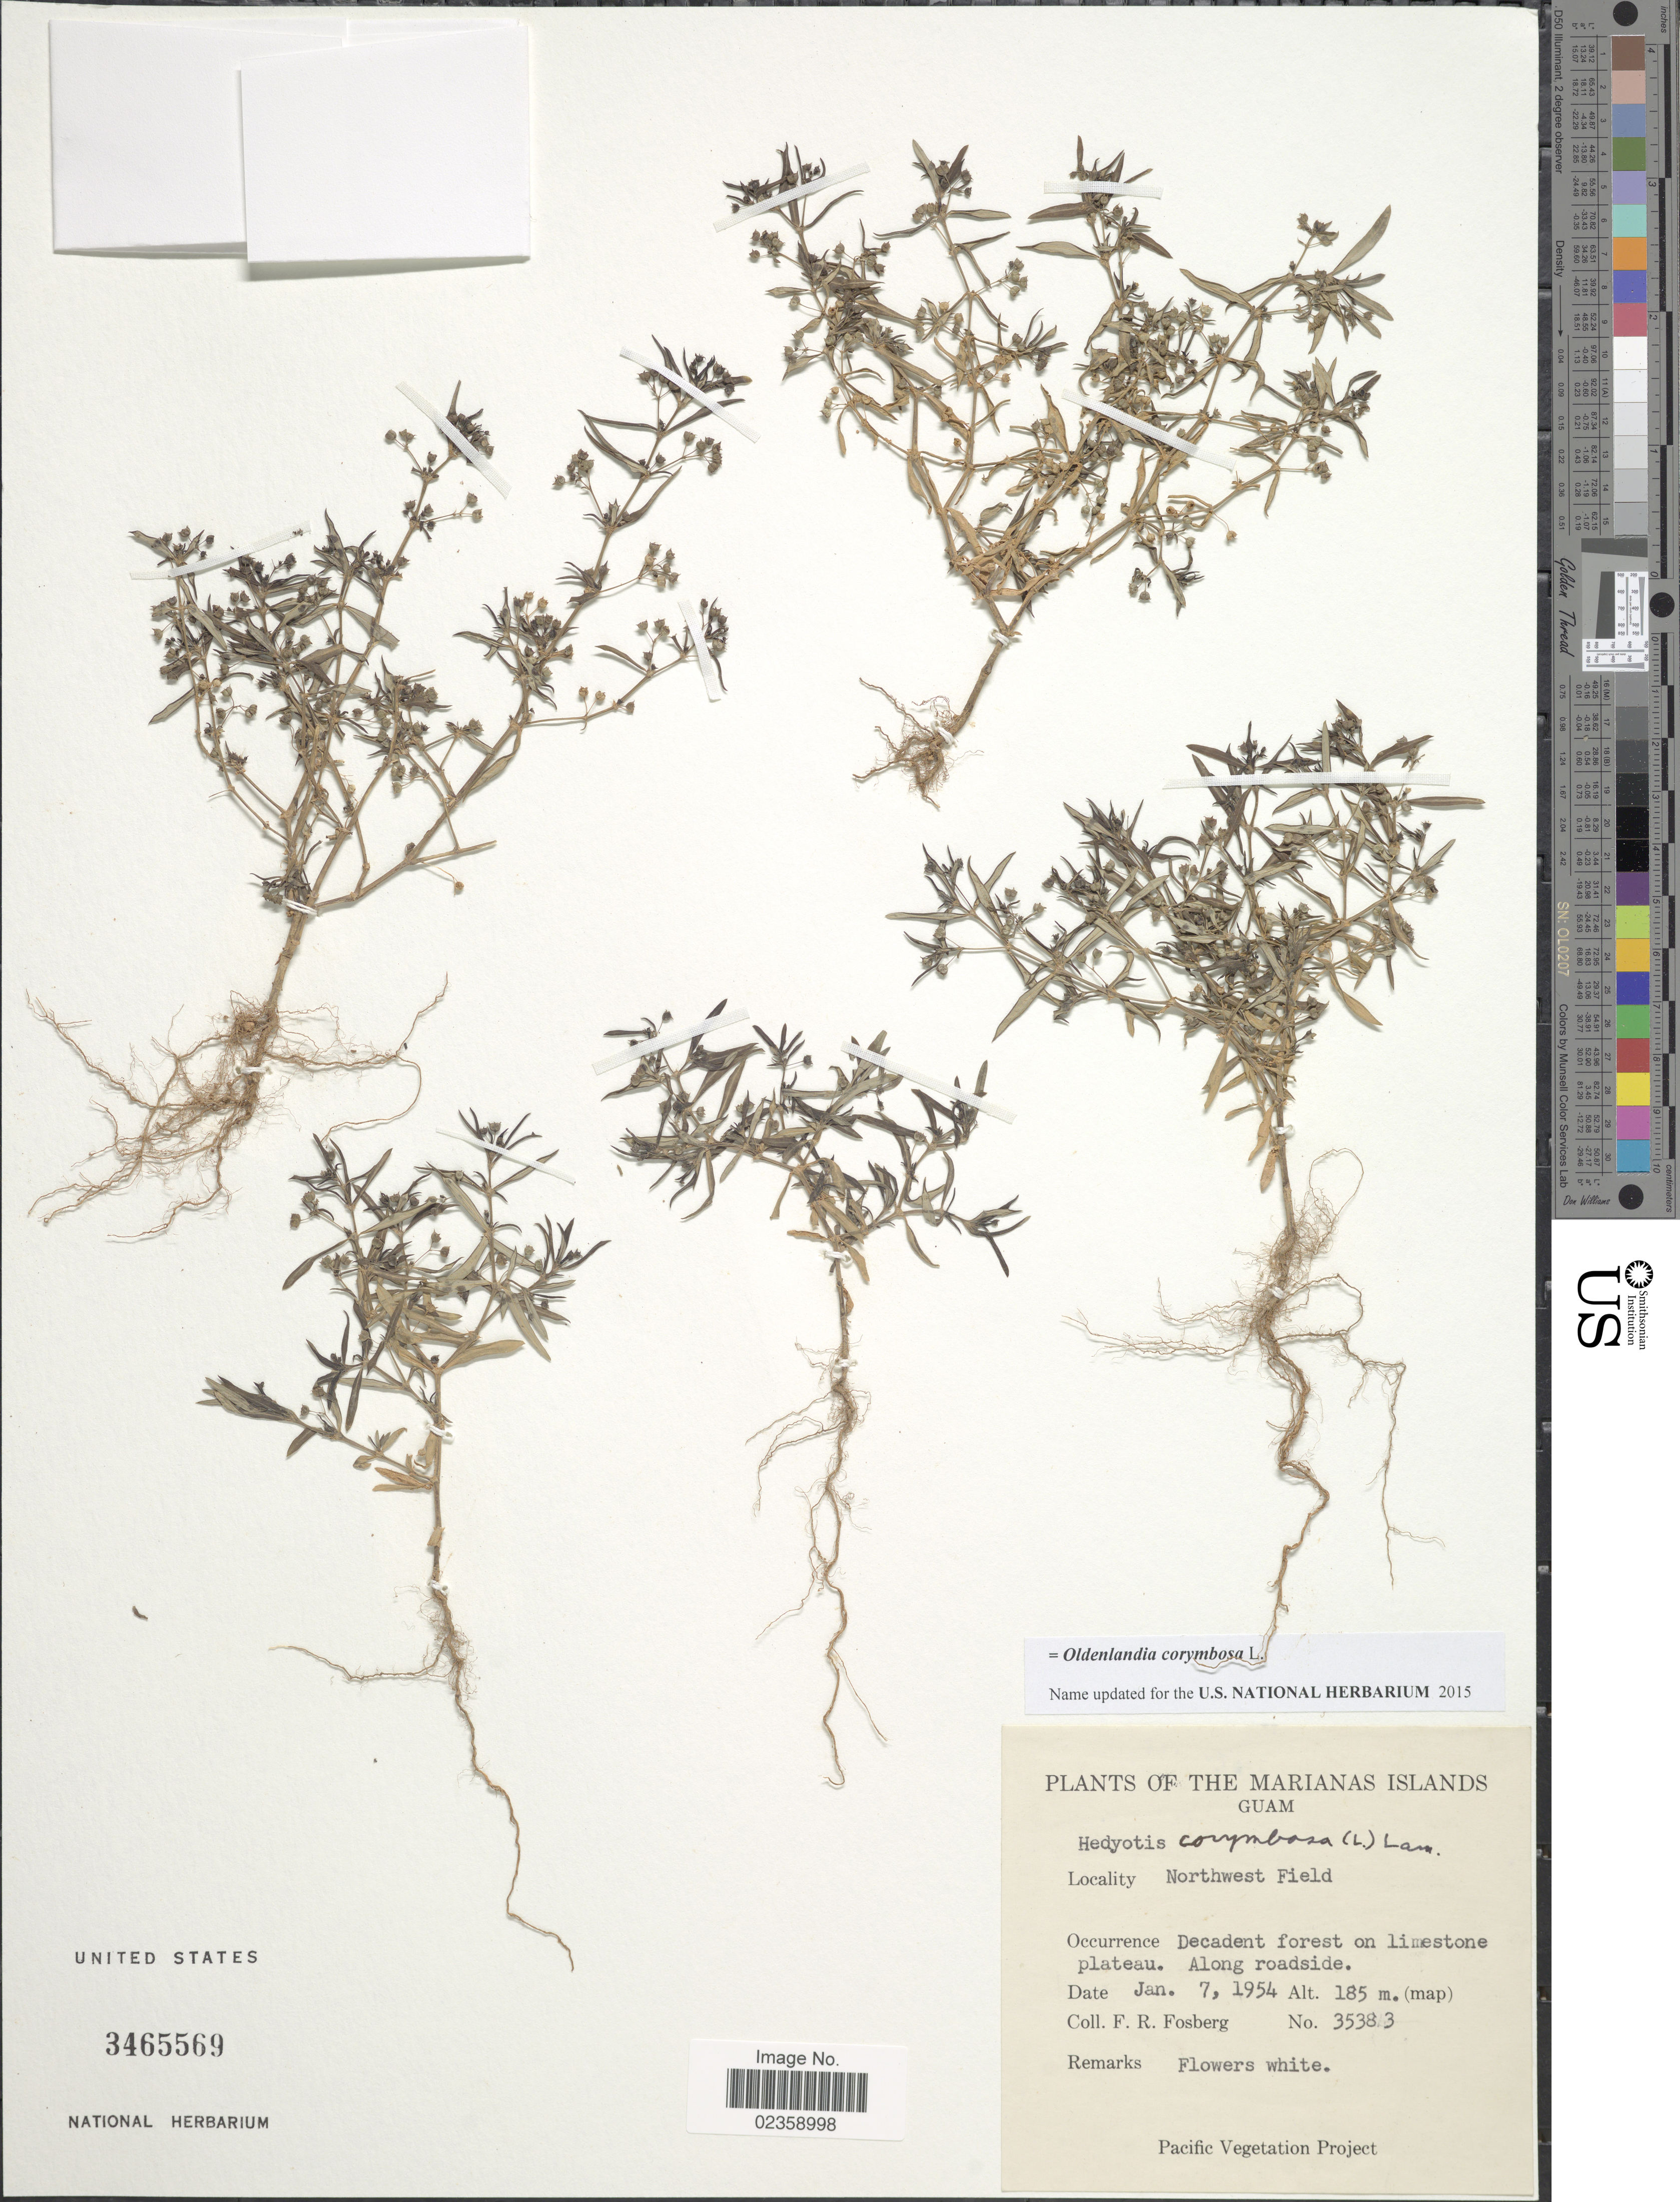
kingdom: Plantae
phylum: Tracheophyta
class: Magnoliopsida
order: Gentianales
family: Rubiaceae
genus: Oldenlandia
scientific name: Oldenlandia corymbosa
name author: L.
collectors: F. R. Fosberg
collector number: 35383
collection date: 1954-01-07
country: Guam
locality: Marianas Islands. Guam. Northwest Field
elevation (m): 185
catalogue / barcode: US 3465569